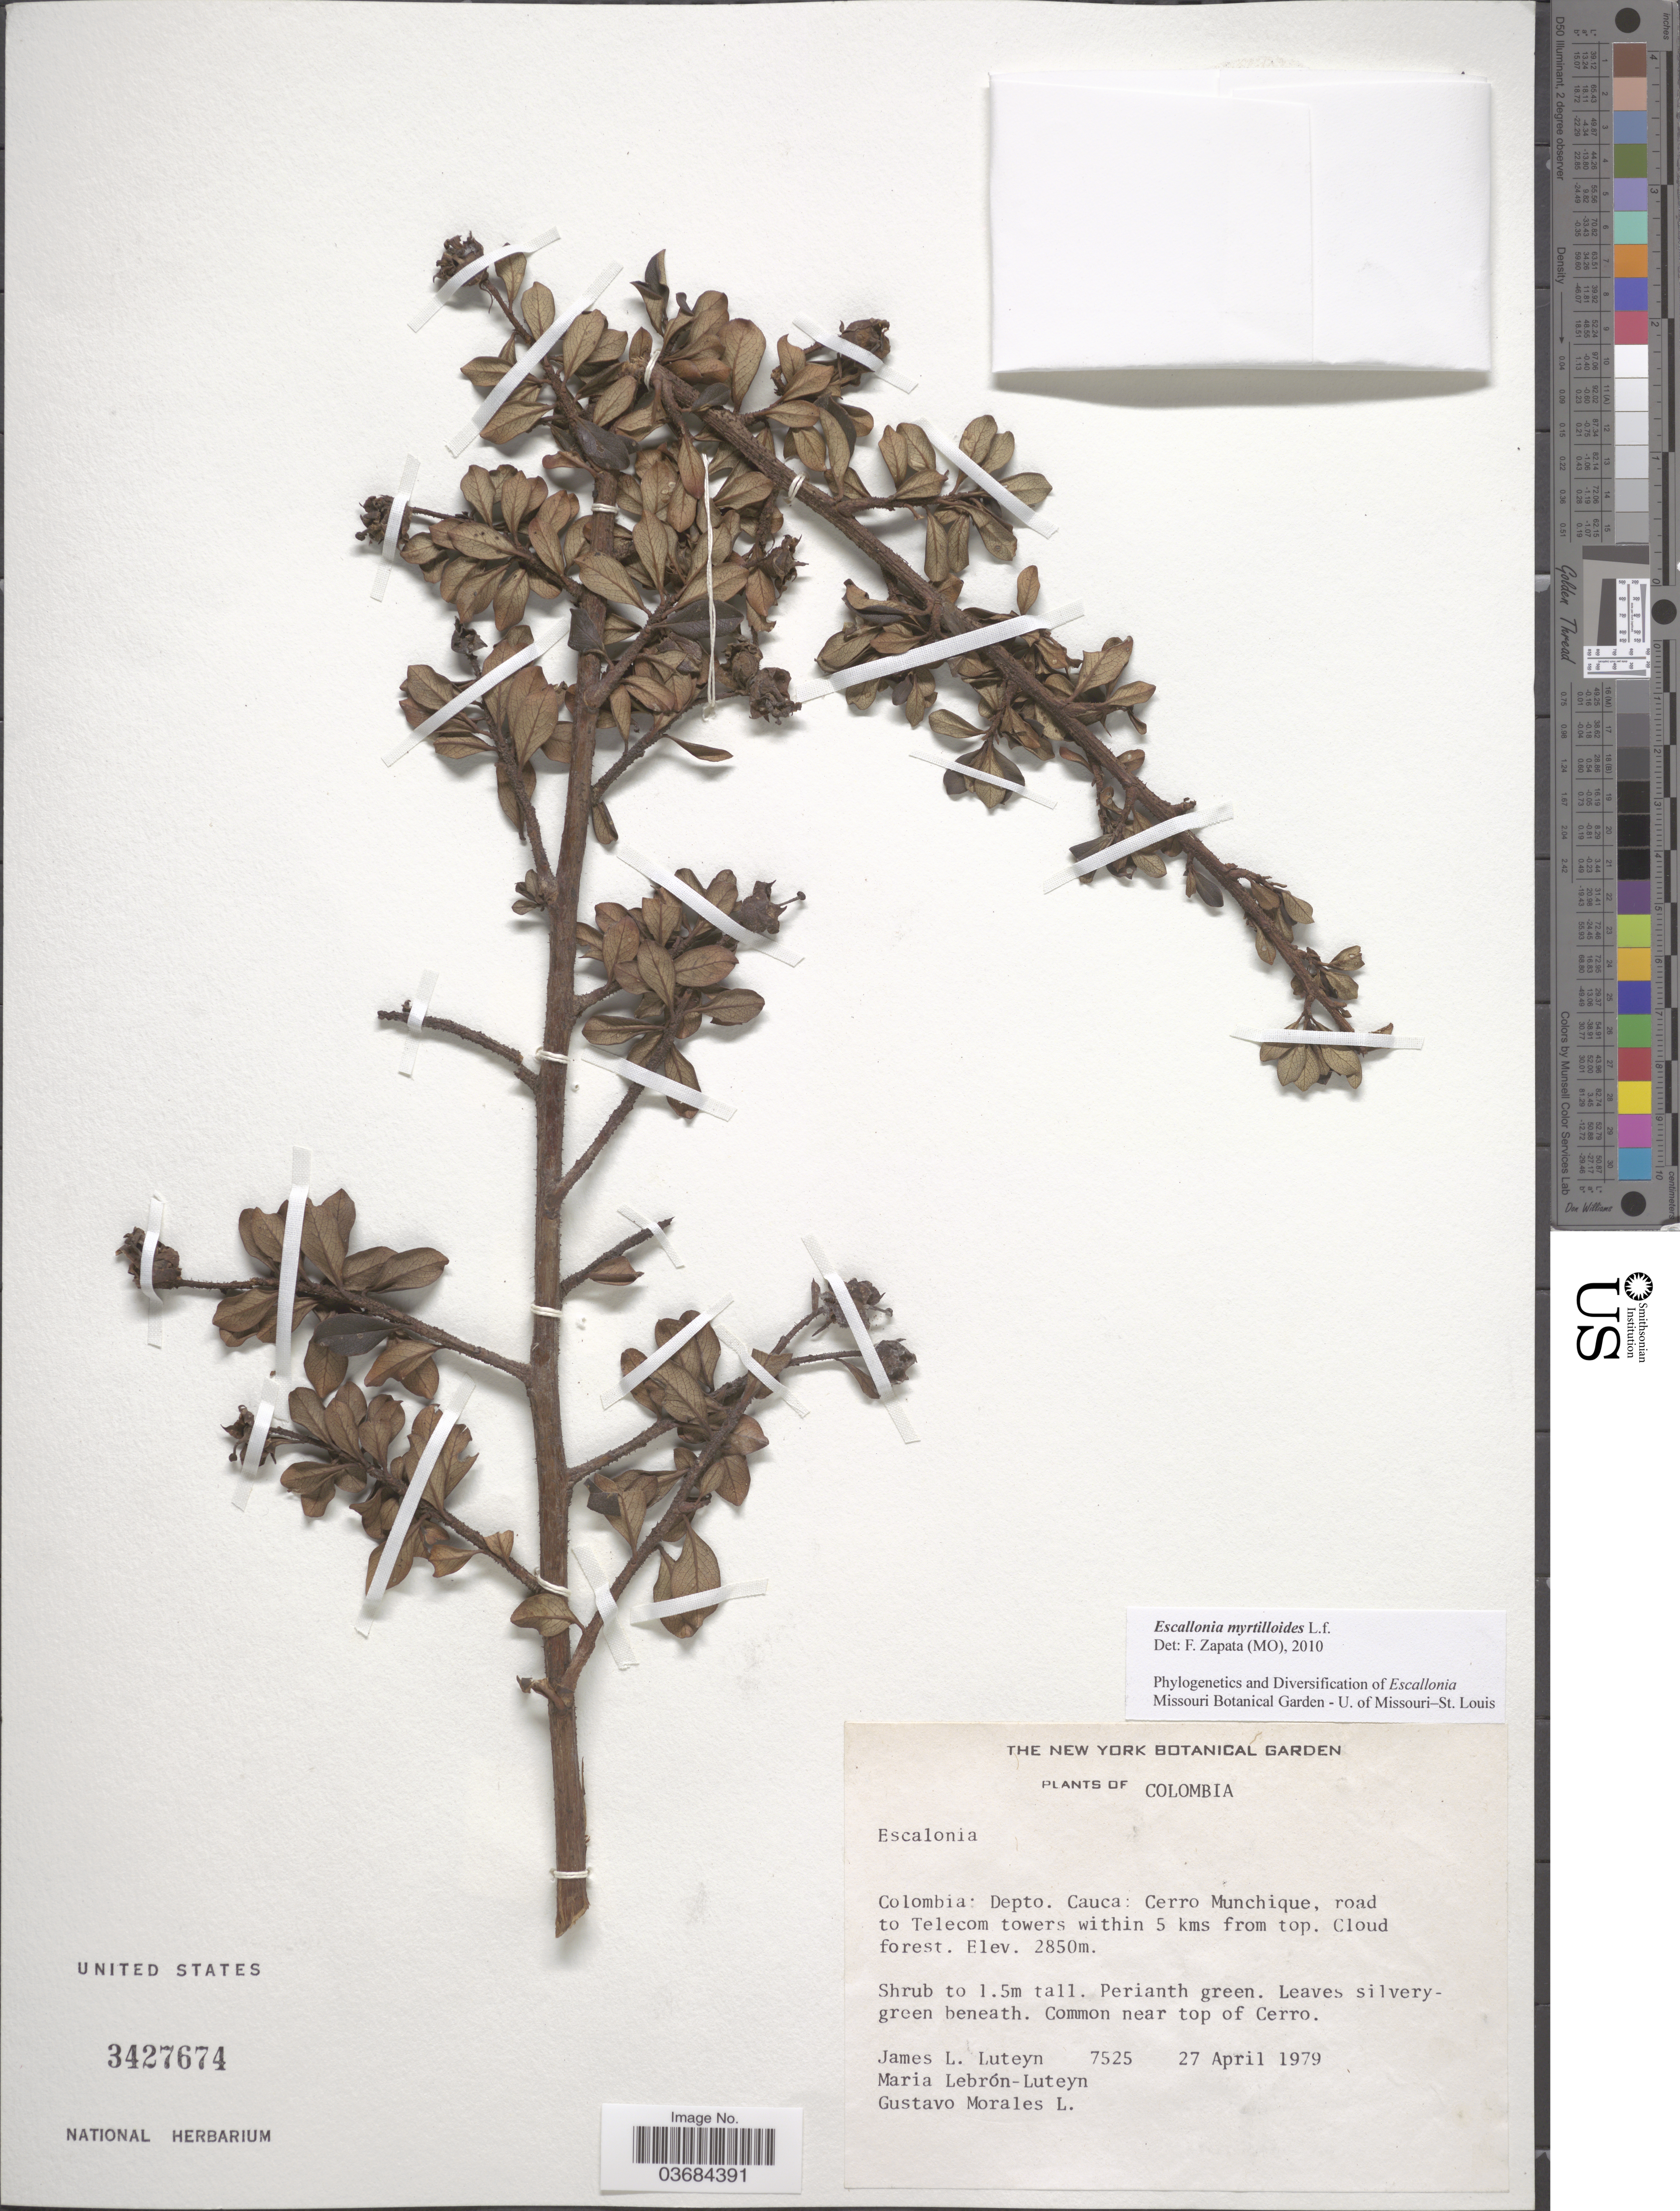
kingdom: Plantae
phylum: Tracheophyta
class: Magnoliopsida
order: Escalloniales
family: Escalloniaceae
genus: Escallonia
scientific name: Escallonia myrtilloides var. myrtilloides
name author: L. f.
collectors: J. L. Luteyn, M. L. Lebrón-Luteyn & G. Morales L.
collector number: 7525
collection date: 1979-04-27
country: Colombia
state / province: Cauca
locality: Depto. Cauca: Cerro Munchique, road to Telecom towers within 5 kms from top. Cloud forest.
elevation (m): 2850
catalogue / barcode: US 3427674